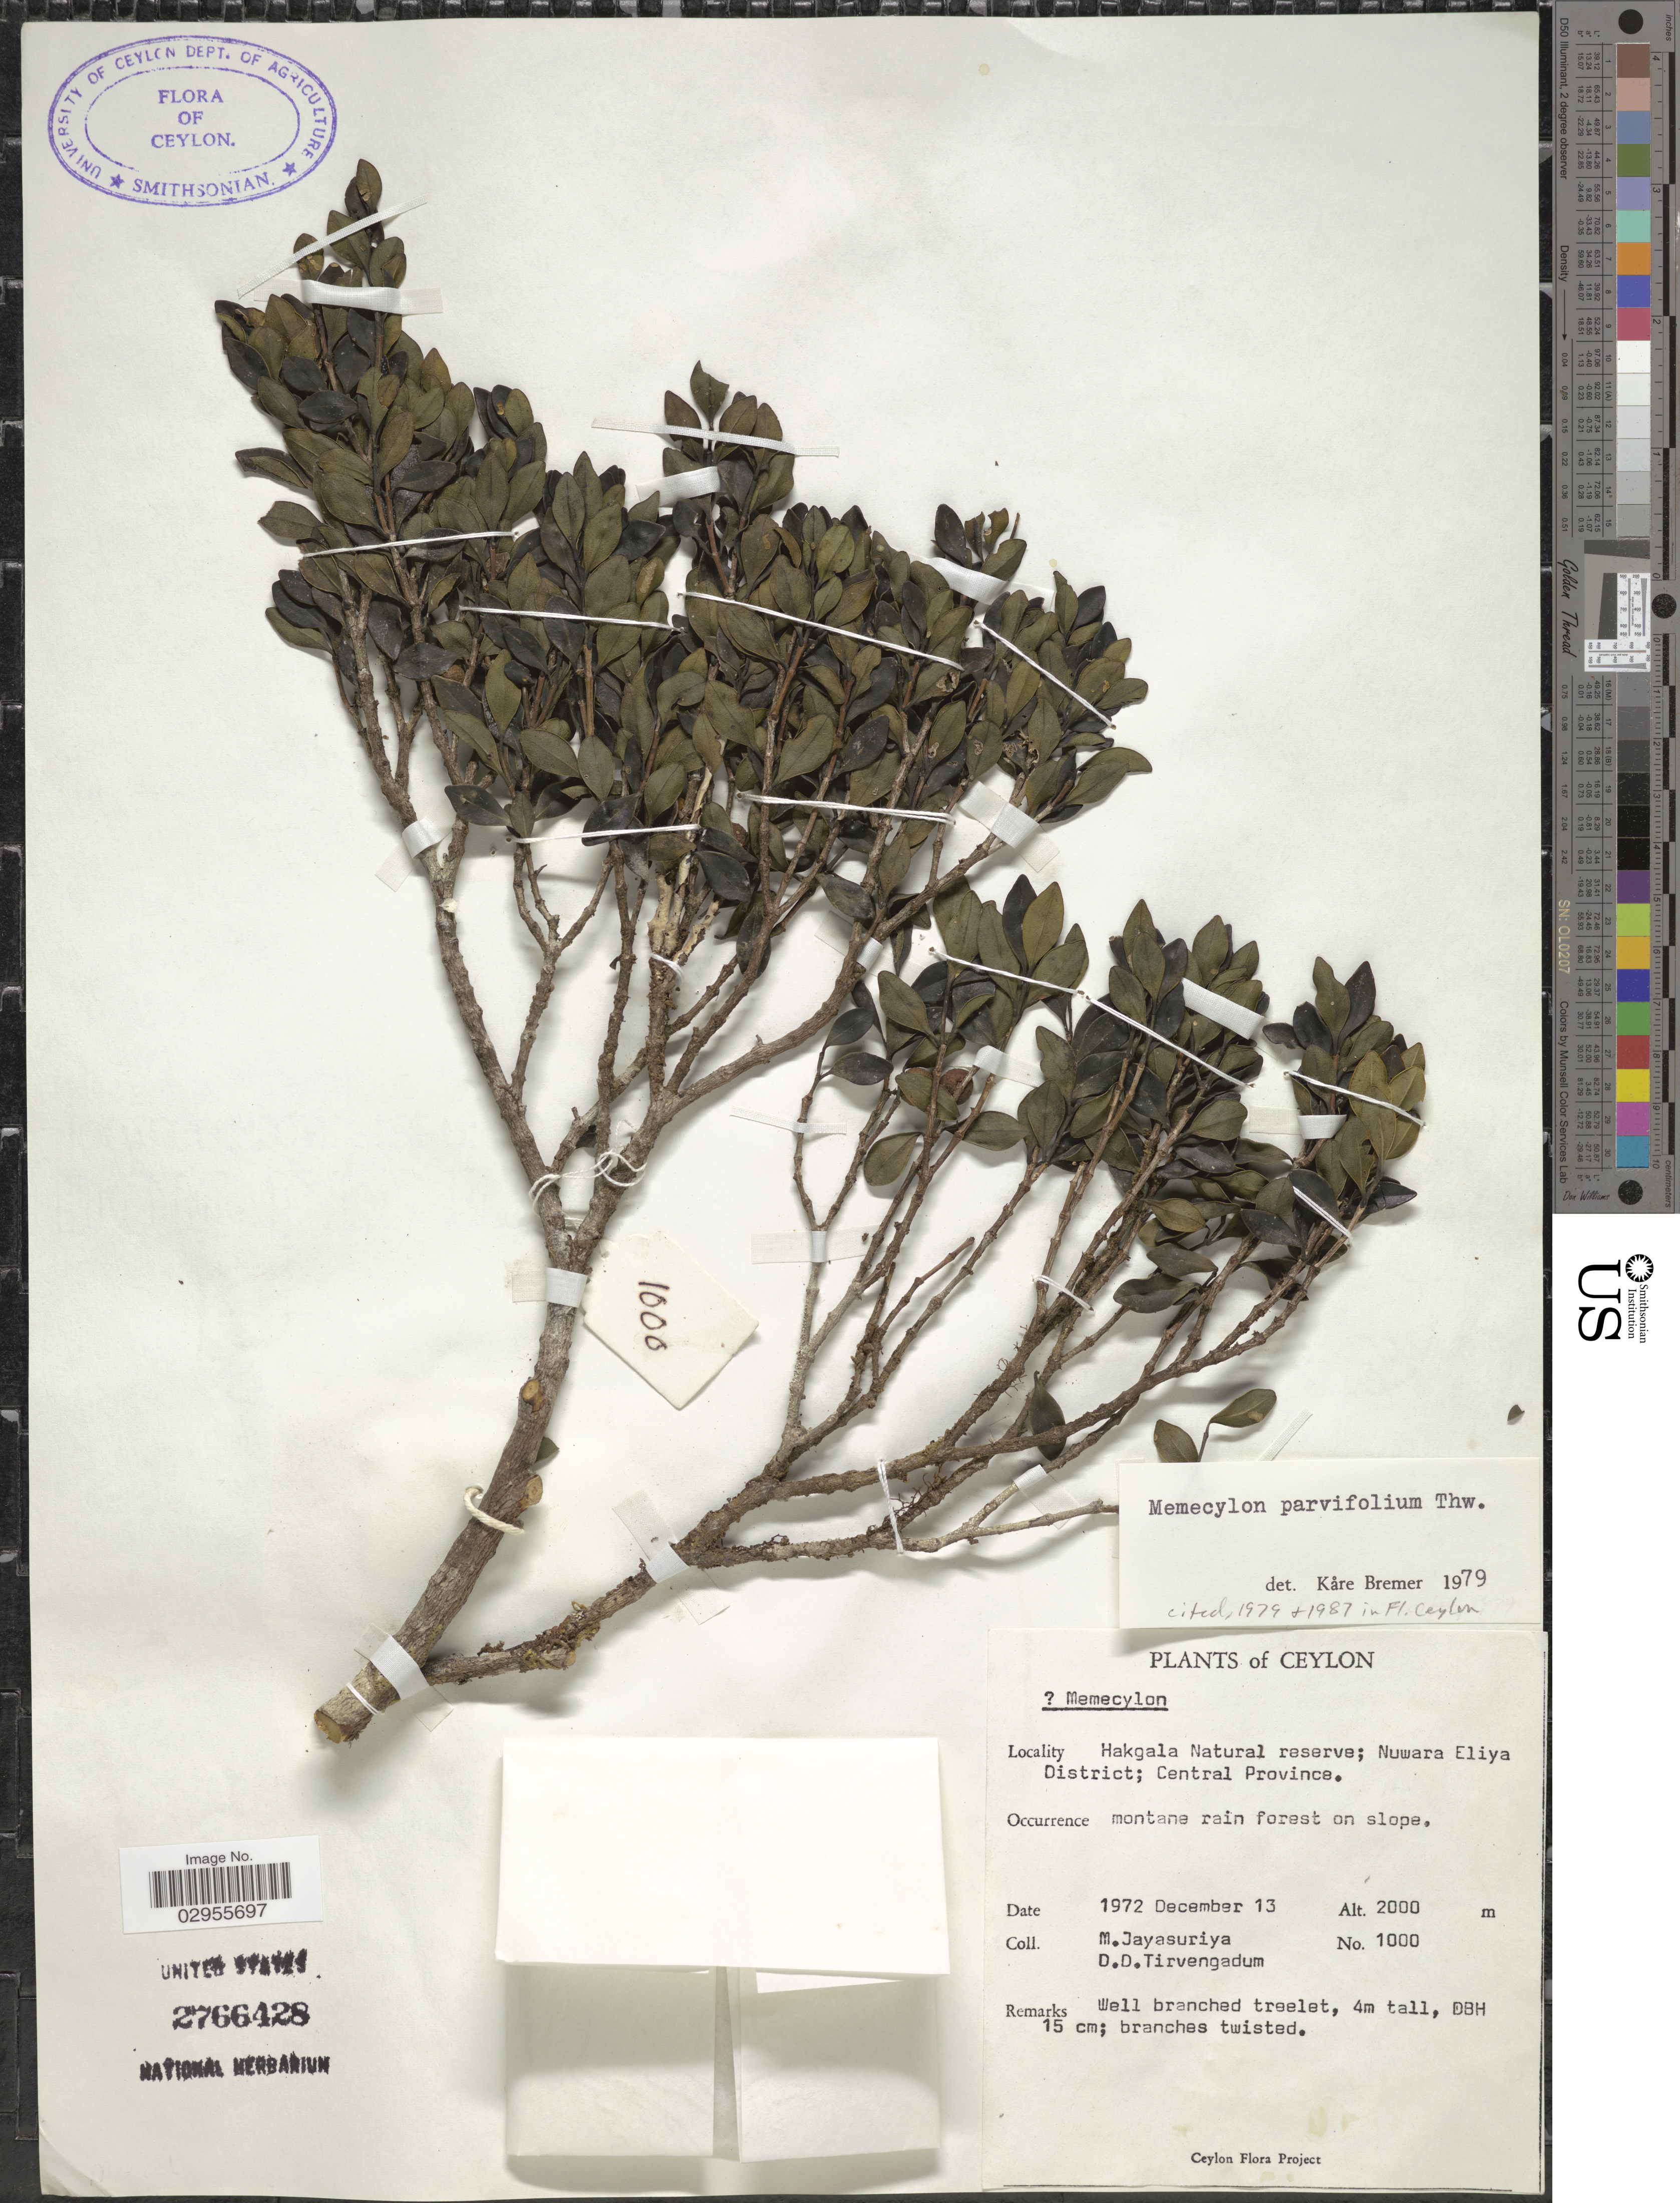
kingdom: Plantae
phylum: Tracheophyta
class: Magnoliopsida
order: Myrtales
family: Melastomataceae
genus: Memecylon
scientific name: Memecylon parviflorum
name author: Blanco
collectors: M. Jayasuriya & D. Tirvengadum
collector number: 1000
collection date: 1972-12-13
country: Sri Lanka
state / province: Central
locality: Ceylon. Hakgala Natural reserve, Nuwara Eliya District.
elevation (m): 2000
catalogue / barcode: US 2766428